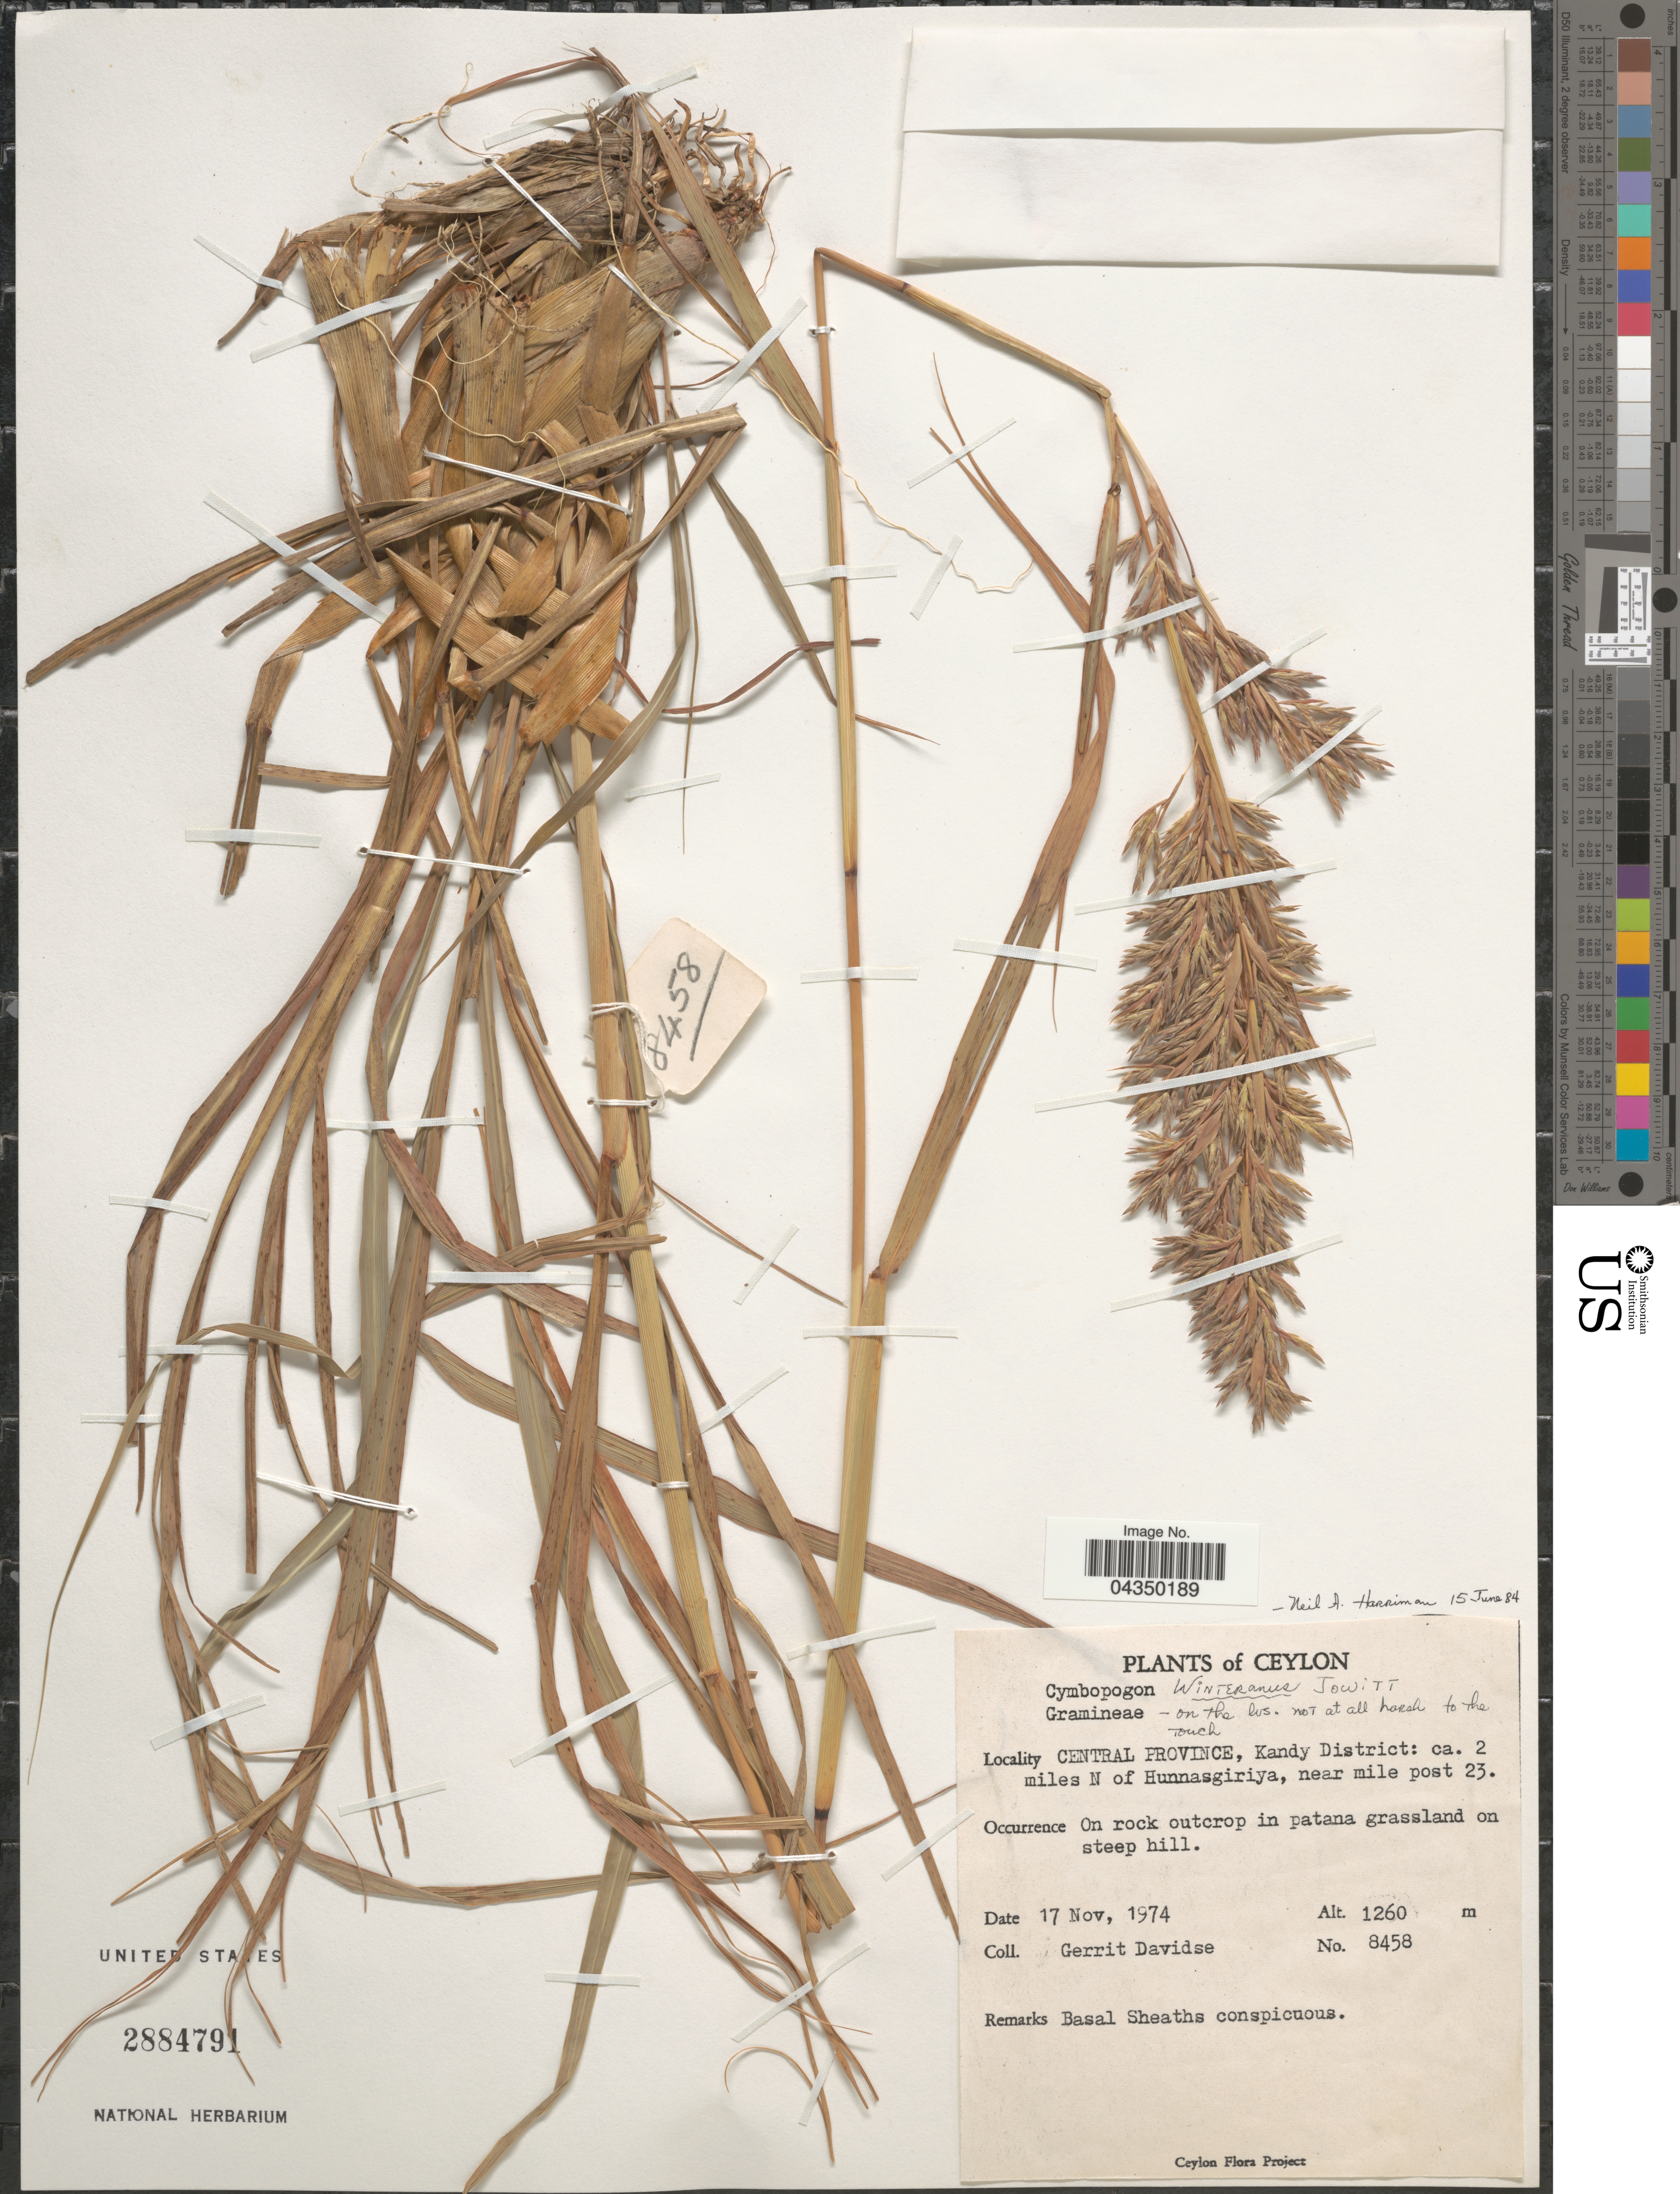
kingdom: Plantae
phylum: Tracheophyta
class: Liliopsida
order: Poales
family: Poaceae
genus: Cymbopogon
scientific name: Cymbopogon winterianus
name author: Jowitt ex Bor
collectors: G. Davidse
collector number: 8458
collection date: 1974-11-17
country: Sri Lanka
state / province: Central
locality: Ceylon. Central Province, Kandy District: ca. 2 miles N of Hunnasgiriya, near mile post 23.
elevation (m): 1260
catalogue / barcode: US 2884791